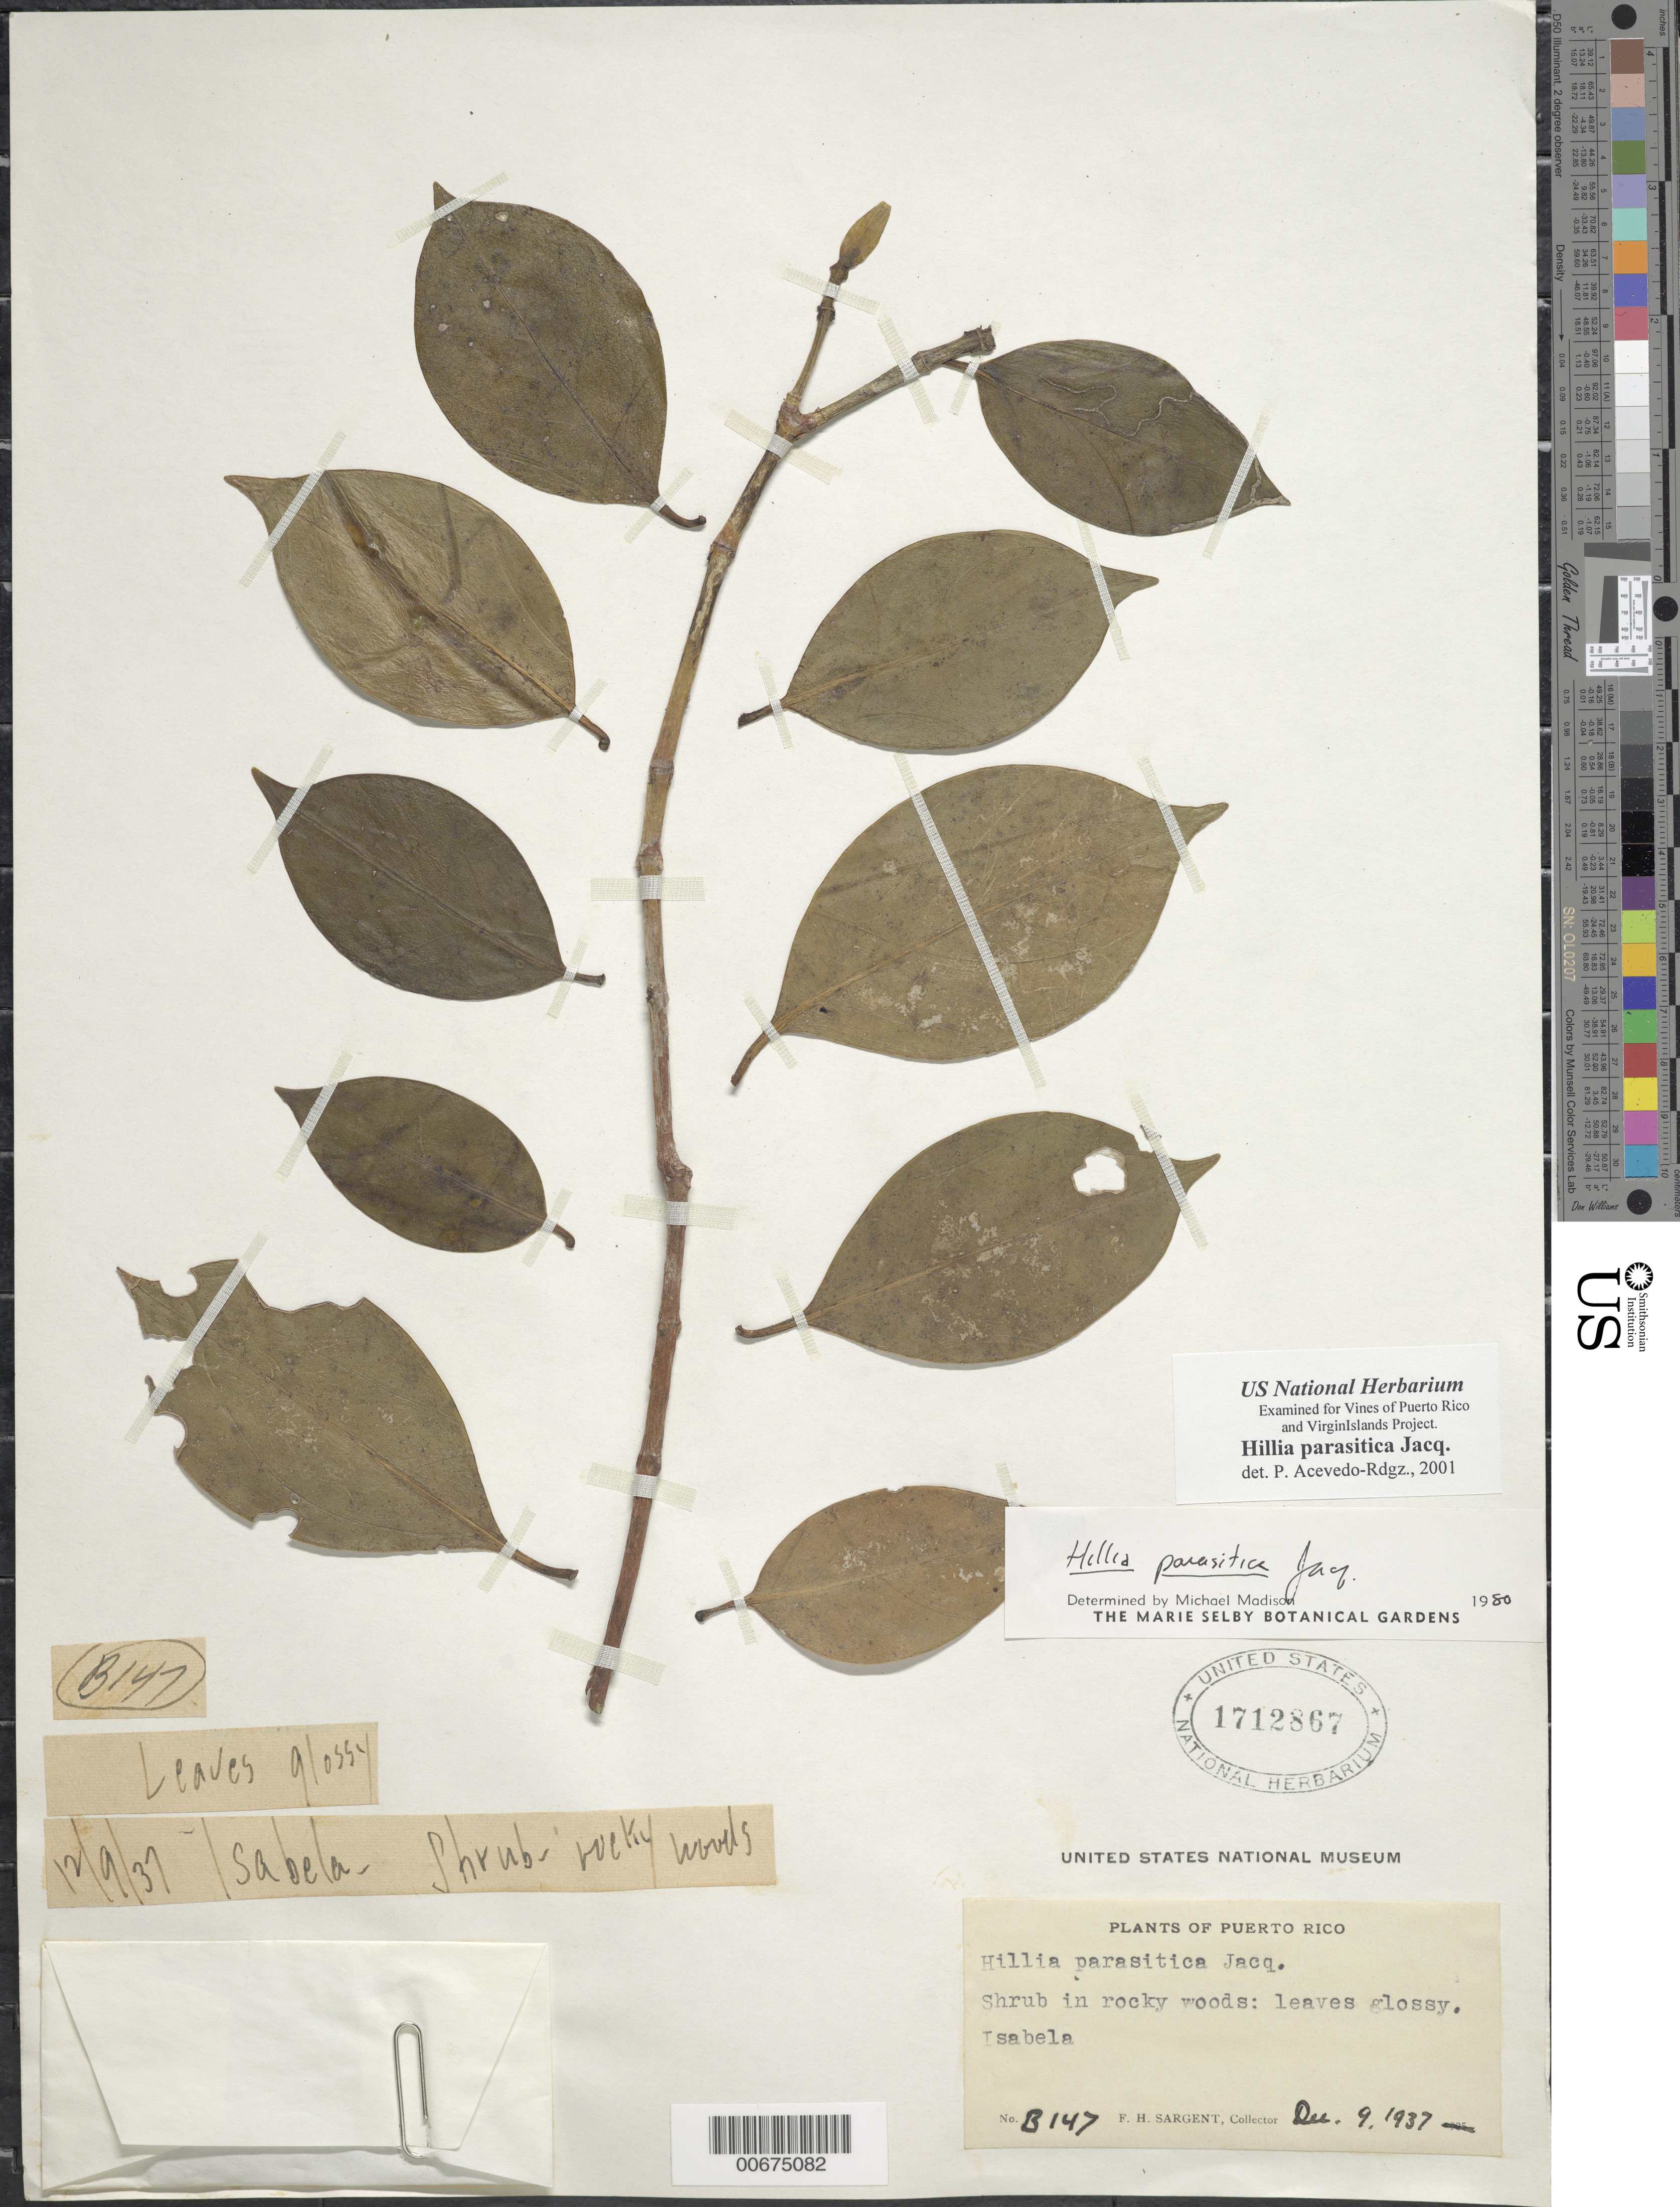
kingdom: Plantae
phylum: Tracheophyta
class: Magnoliopsida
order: Gentianales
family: Rubiaceae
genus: Hillia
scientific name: Hillia parasitica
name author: Jacq.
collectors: F. H. Sargent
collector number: B147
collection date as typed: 09 Dec 1937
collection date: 1937-12-09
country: Puerto Rico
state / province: Isabela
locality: Isabela. In rocky woods.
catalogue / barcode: US 1712867